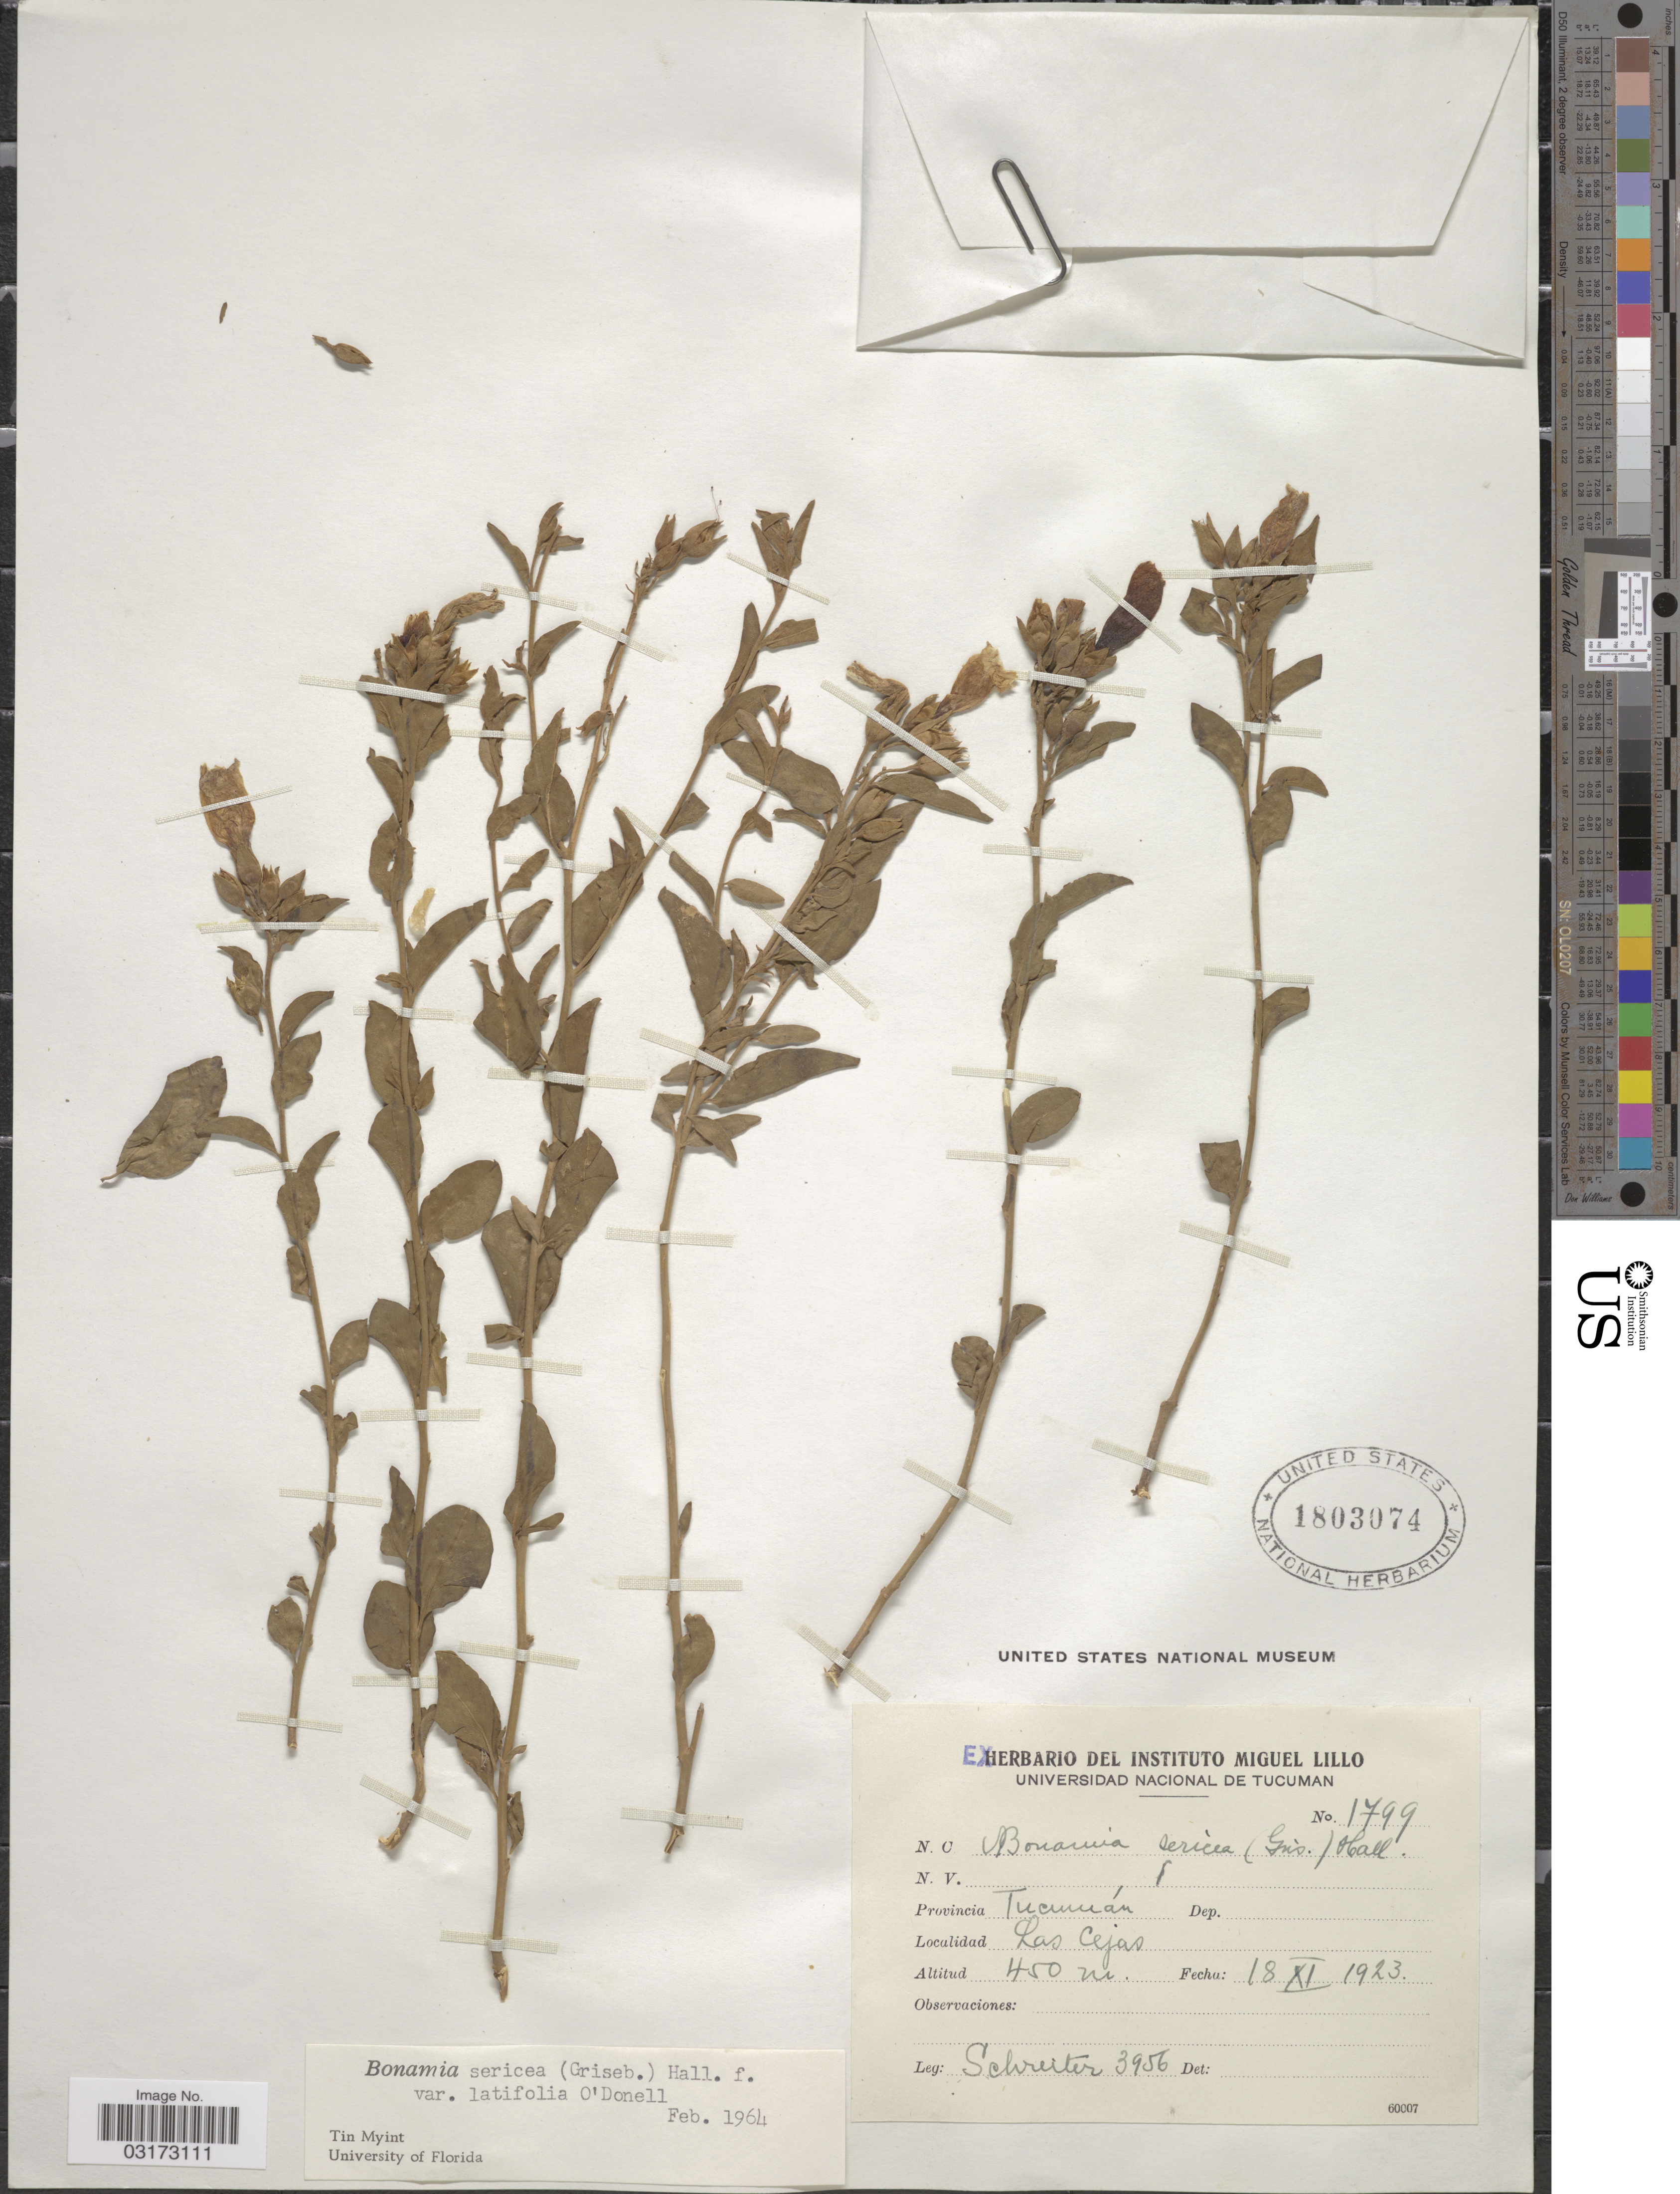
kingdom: Plantae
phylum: Tracheophyta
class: Magnoliopsida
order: Solanales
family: Convolvulaceae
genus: Bonamia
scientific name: Bonamia sericea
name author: (Griseb.) Hallier f.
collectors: -. Schreiter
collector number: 3956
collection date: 1923-11-18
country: Argentina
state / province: Tucuman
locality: Provincia Tucumán. Las Cejas.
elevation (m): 450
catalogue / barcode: US 1803074